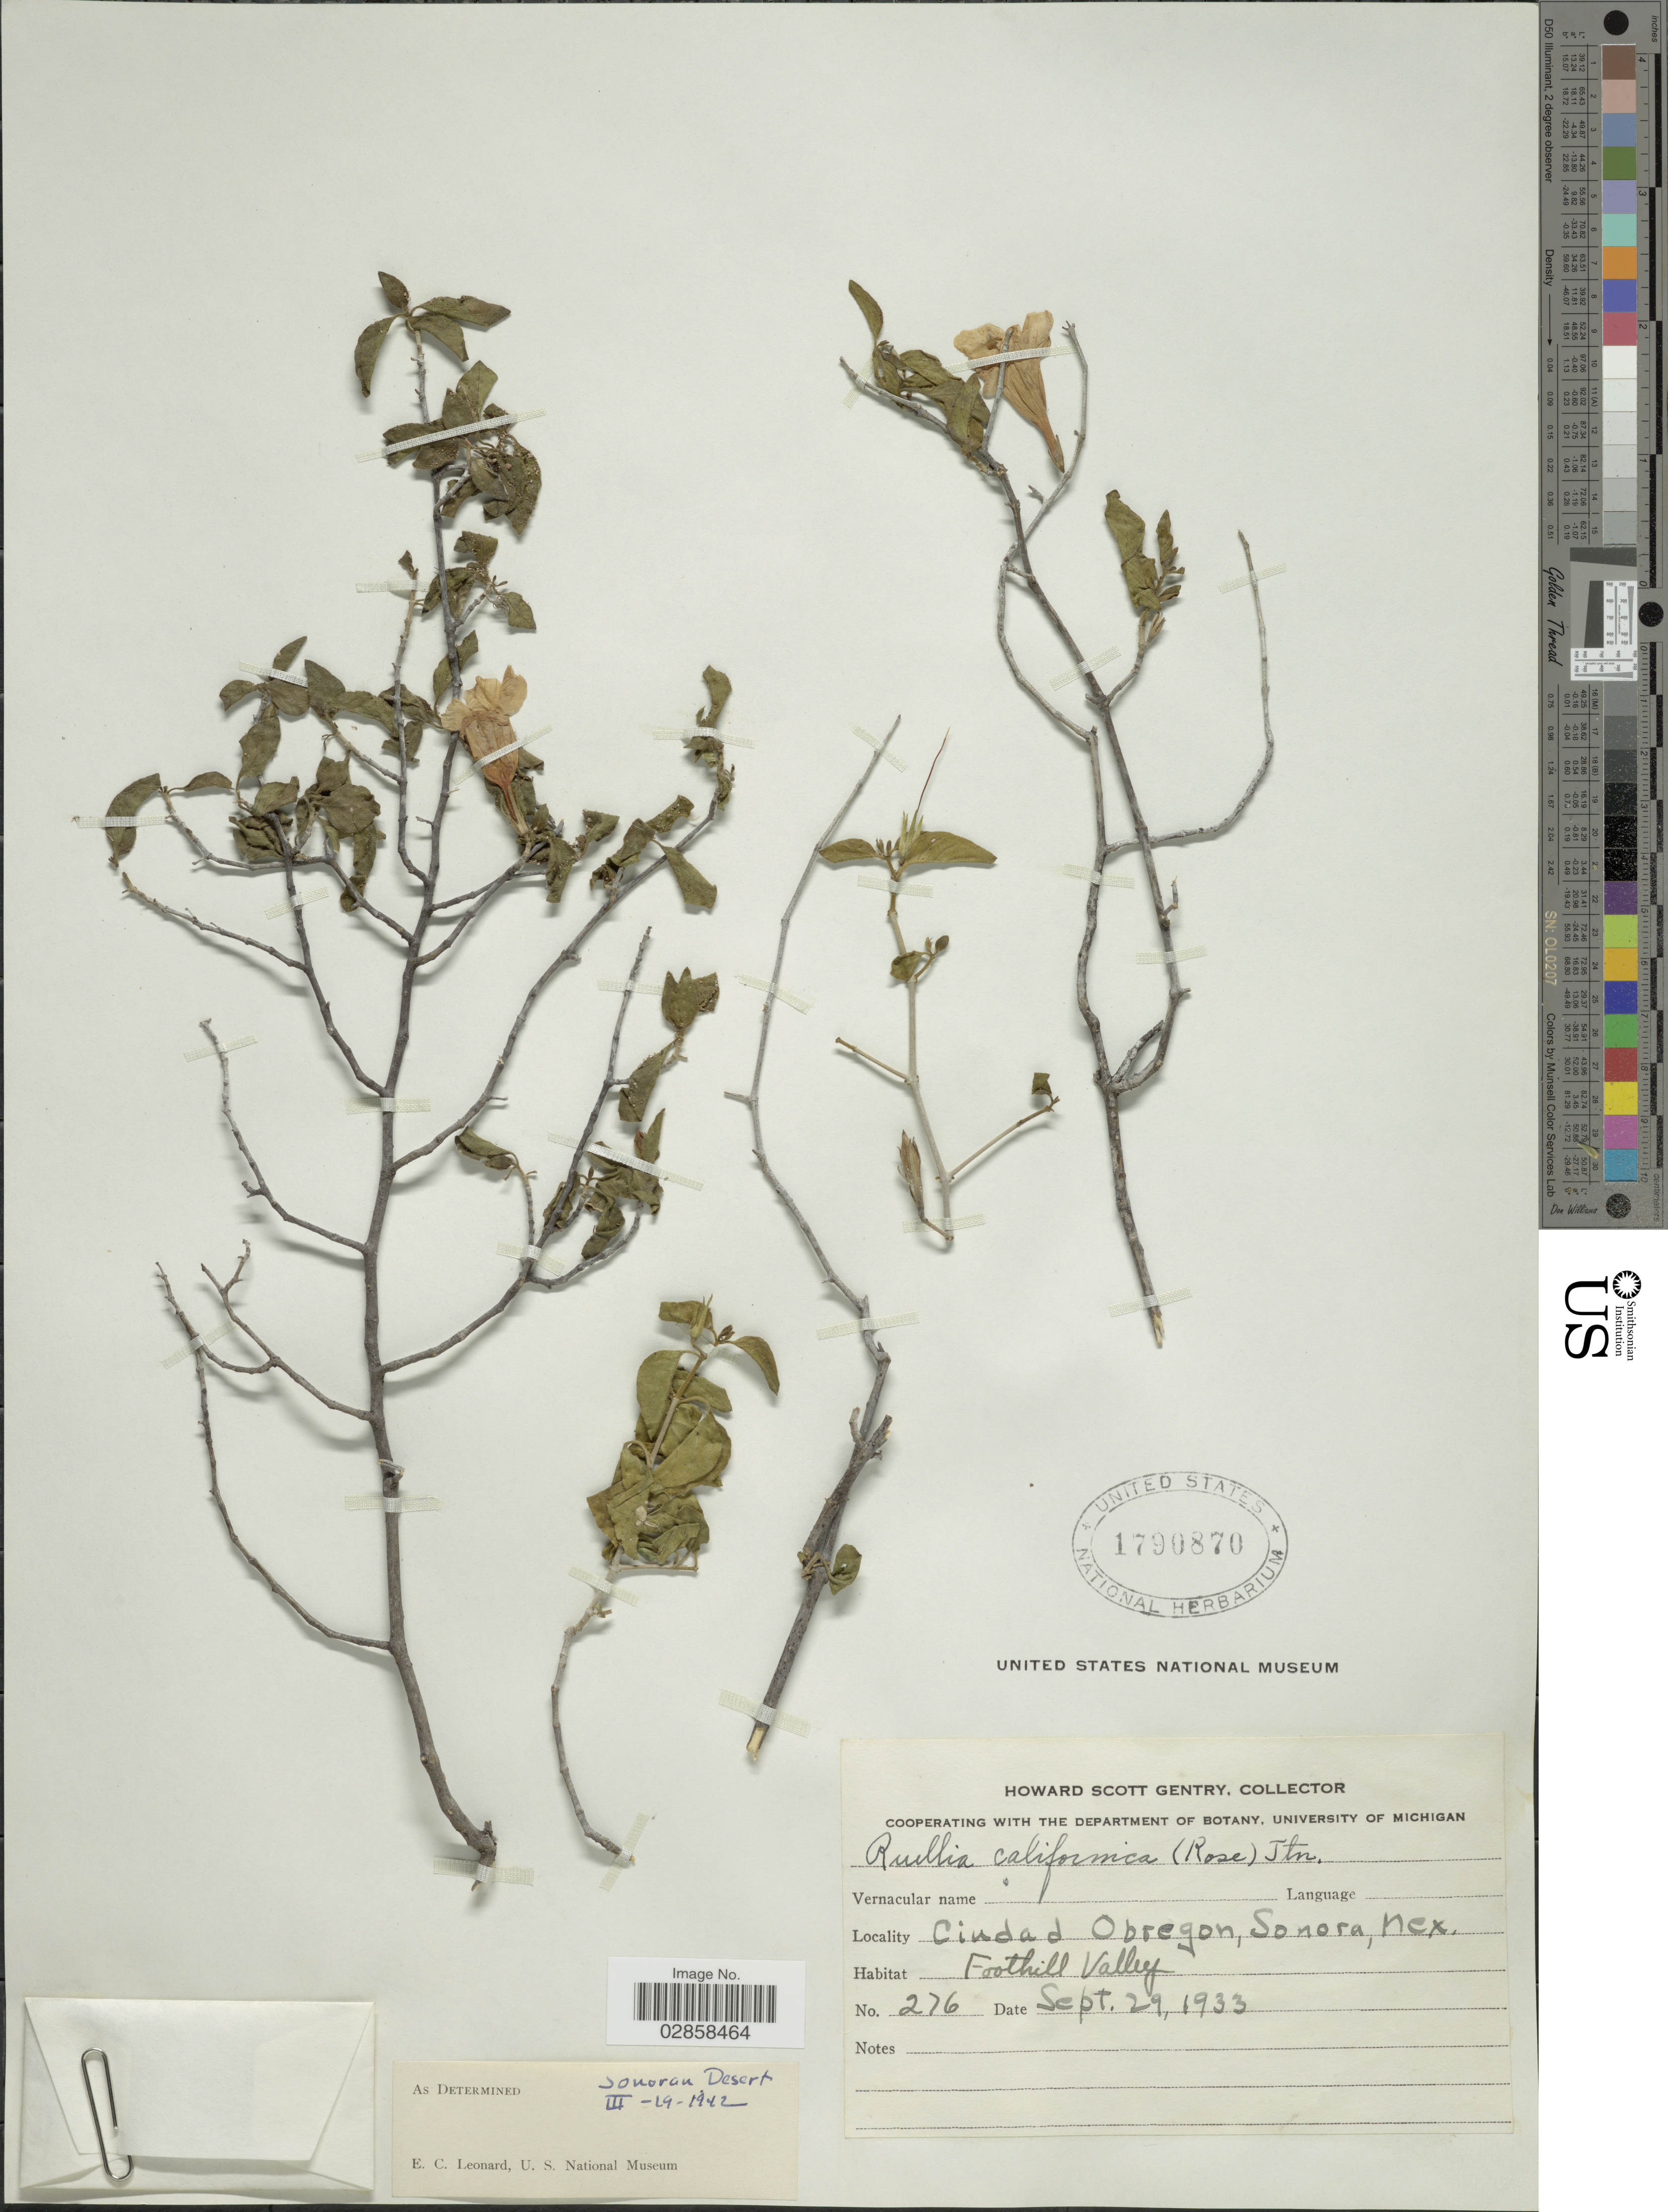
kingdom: Plantae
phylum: Tracheophyta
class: Magnoliopsida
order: Lamiales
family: Acanthaceae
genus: Ruellia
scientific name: Ruellia californica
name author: (Rose) I.M. Johnst.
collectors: H. S. Gentry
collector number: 276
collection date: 1933-09-29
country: Mexico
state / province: Sonora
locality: Ciudad Obregon. Foothill Valley.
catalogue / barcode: US 1790870